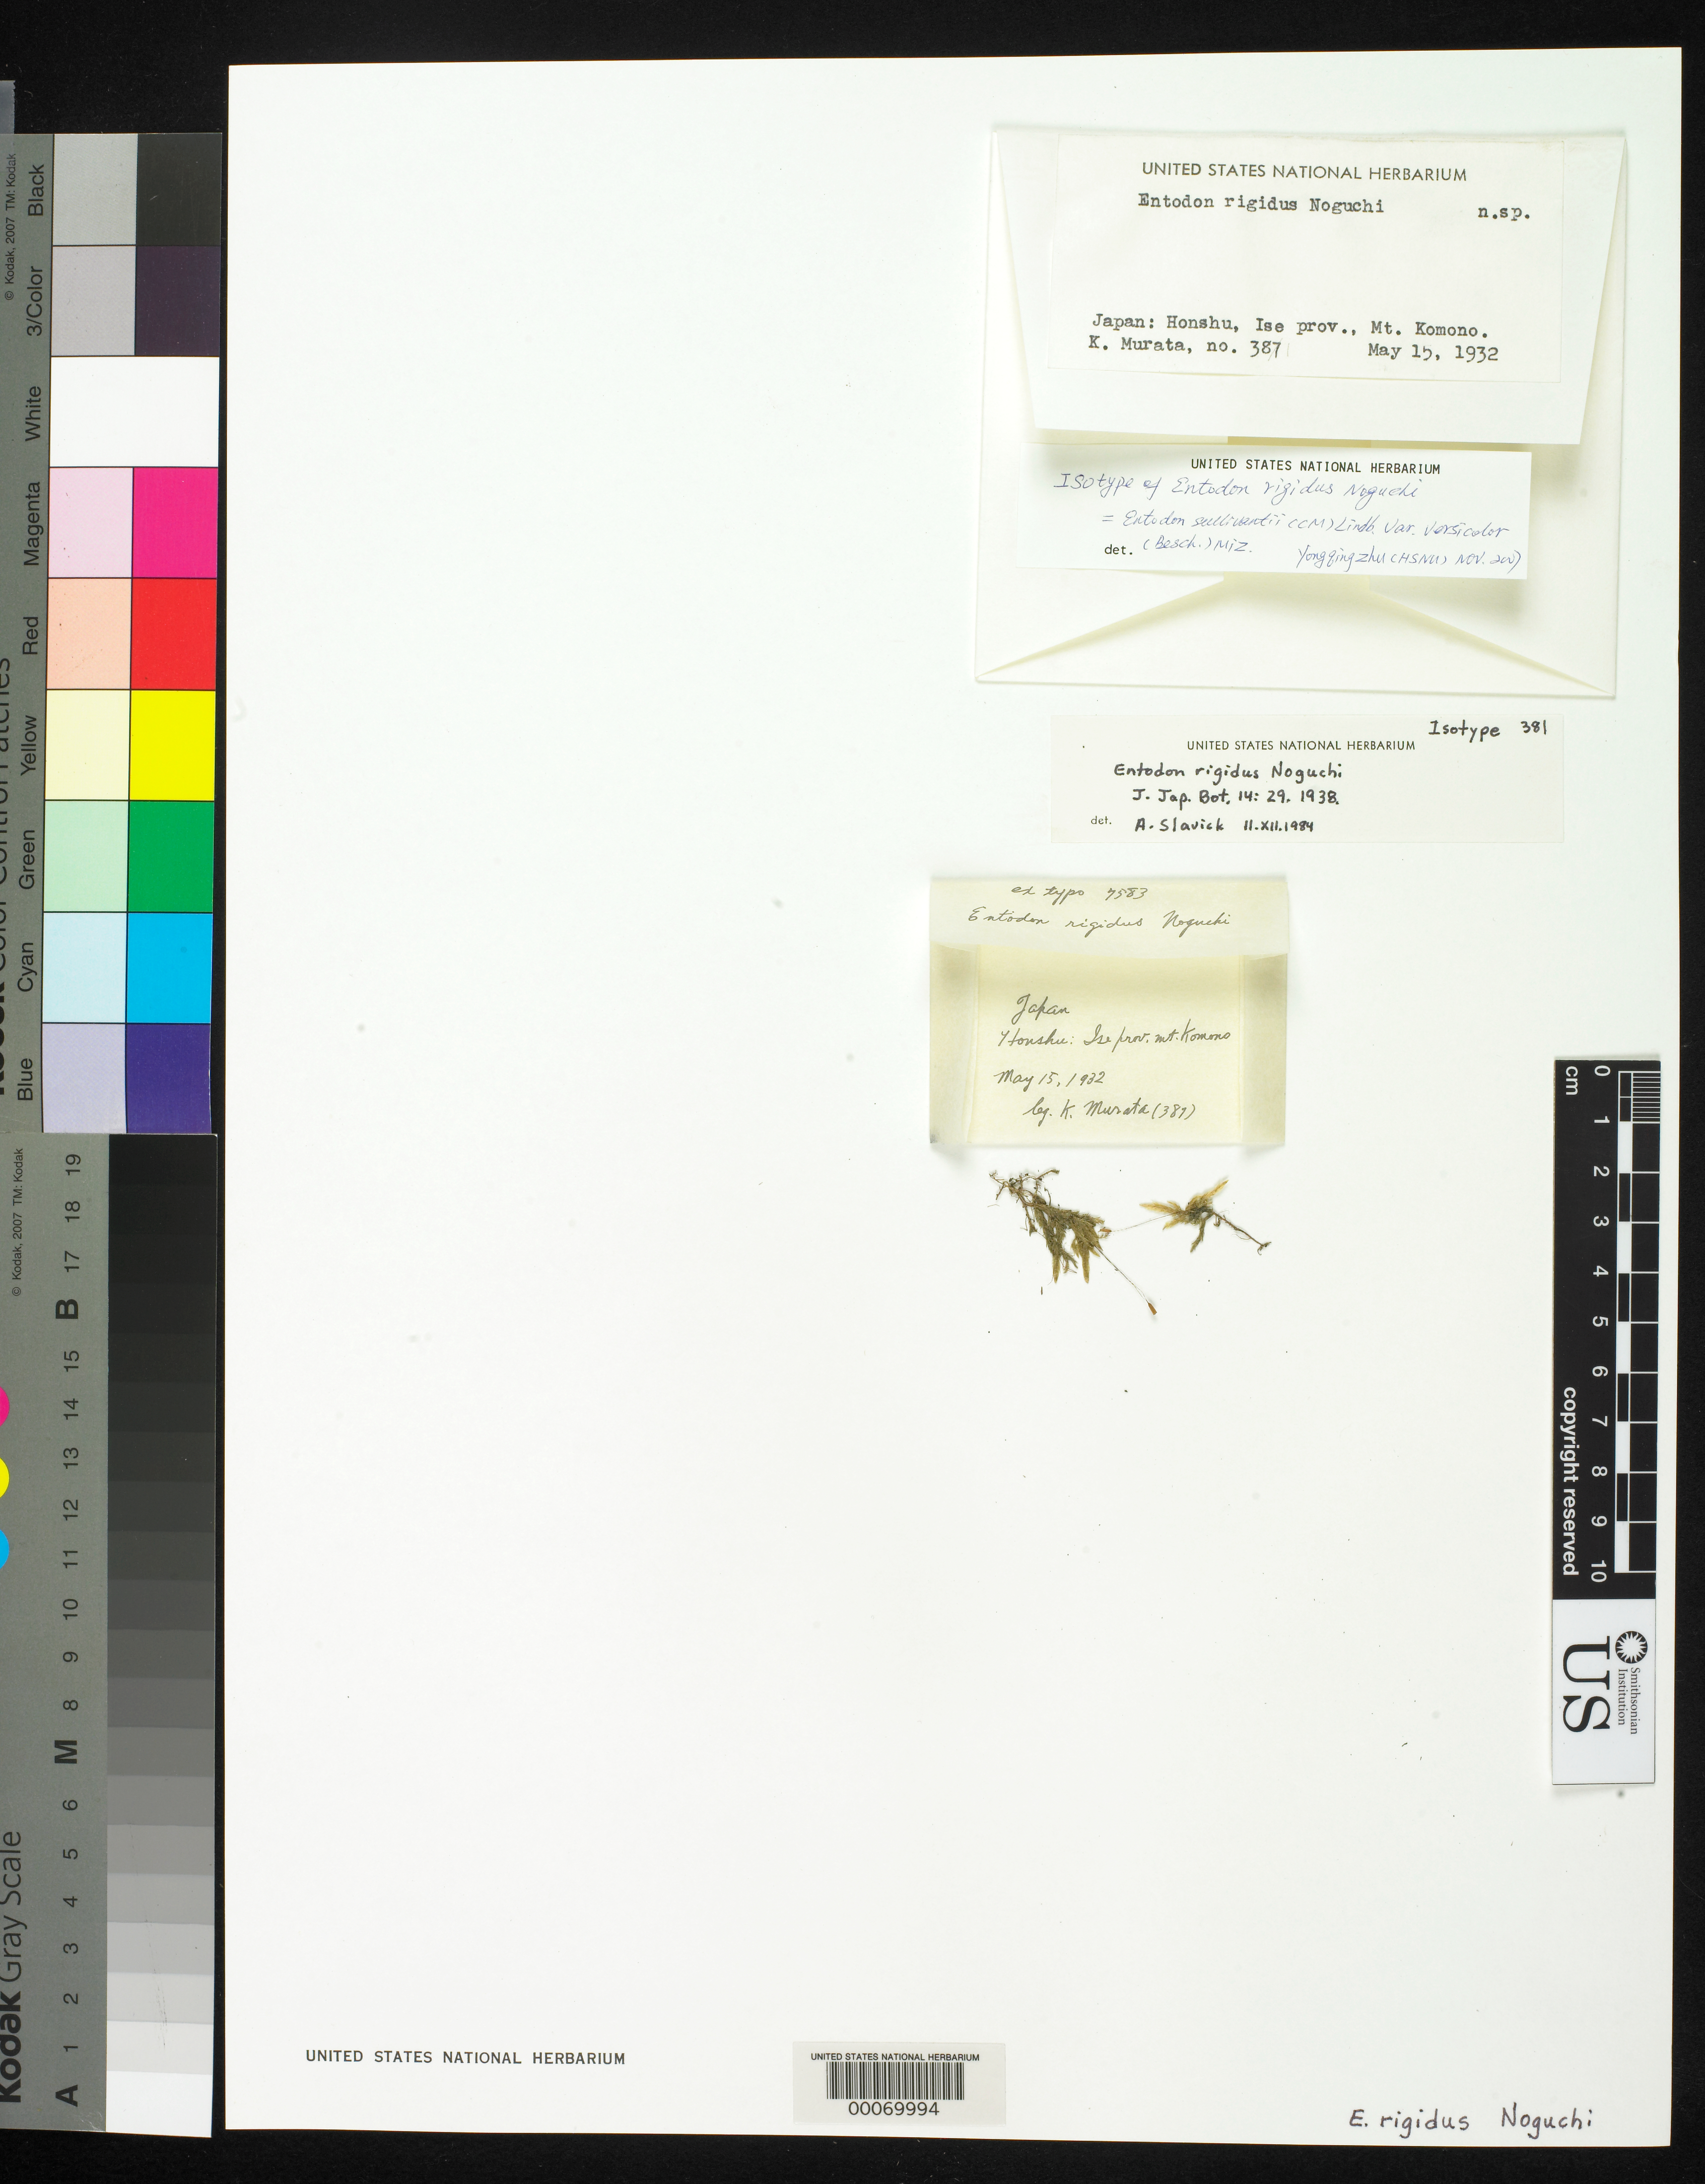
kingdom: Plantae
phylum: Bryophyta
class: Bryopsida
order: Hypnales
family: Entodontaceae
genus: Entodon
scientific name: Entodon rigidus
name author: Nog.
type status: Isotype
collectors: K. Murata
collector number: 381(387)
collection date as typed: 15 May 1932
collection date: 1932-05-15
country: Japan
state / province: Mie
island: Honshu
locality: Mt. Komono.